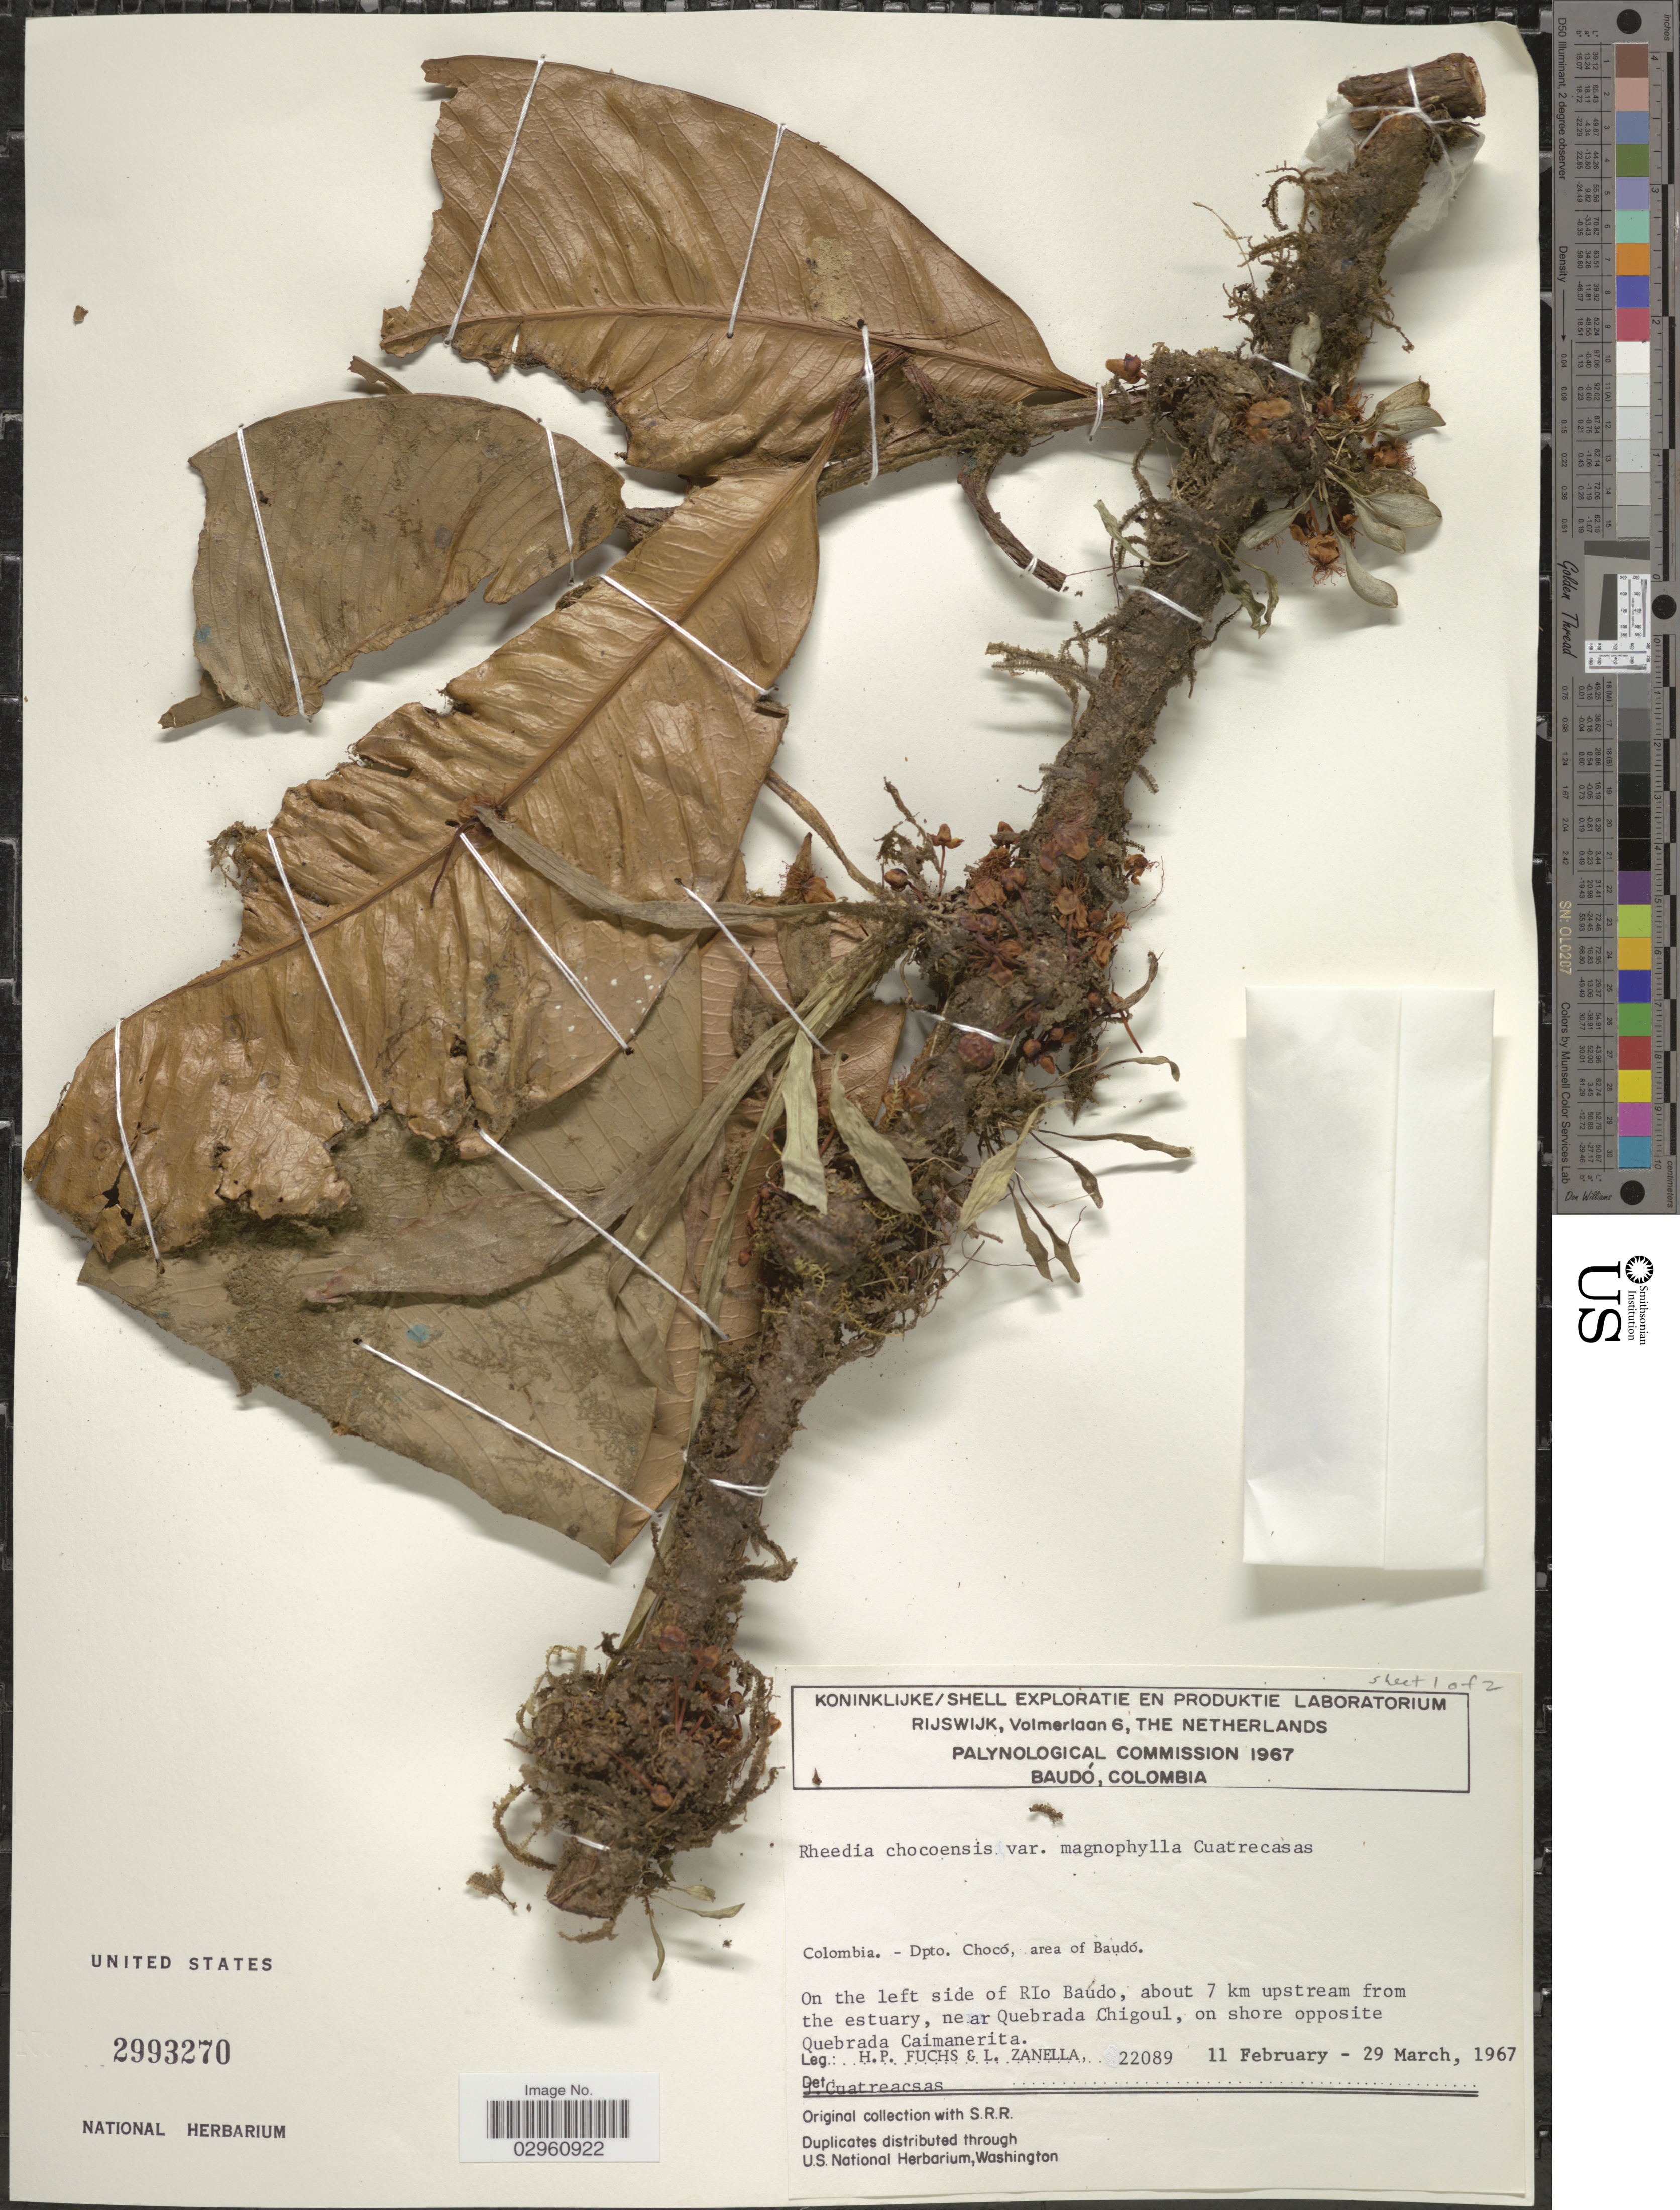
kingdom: Plantae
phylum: Tracheophyta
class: Magnoliopsida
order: Malpighiales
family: Clusiaceae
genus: Garcinia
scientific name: Garcinia magnifolia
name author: (Pittier) Hammel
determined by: Medellin-Zabala, D.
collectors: H. P. Fuchs & L. Zanella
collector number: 22089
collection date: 1967-02-11/1967-03-29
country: Colombia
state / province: Chocó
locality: Dpto. Chocó, area of Baudó. On the left side of RIo Baudo, about 7 km upstream from the estuary, near Quebrada Chigoul, on shore opposite Quebrada Caimanerita.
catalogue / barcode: US 2993270